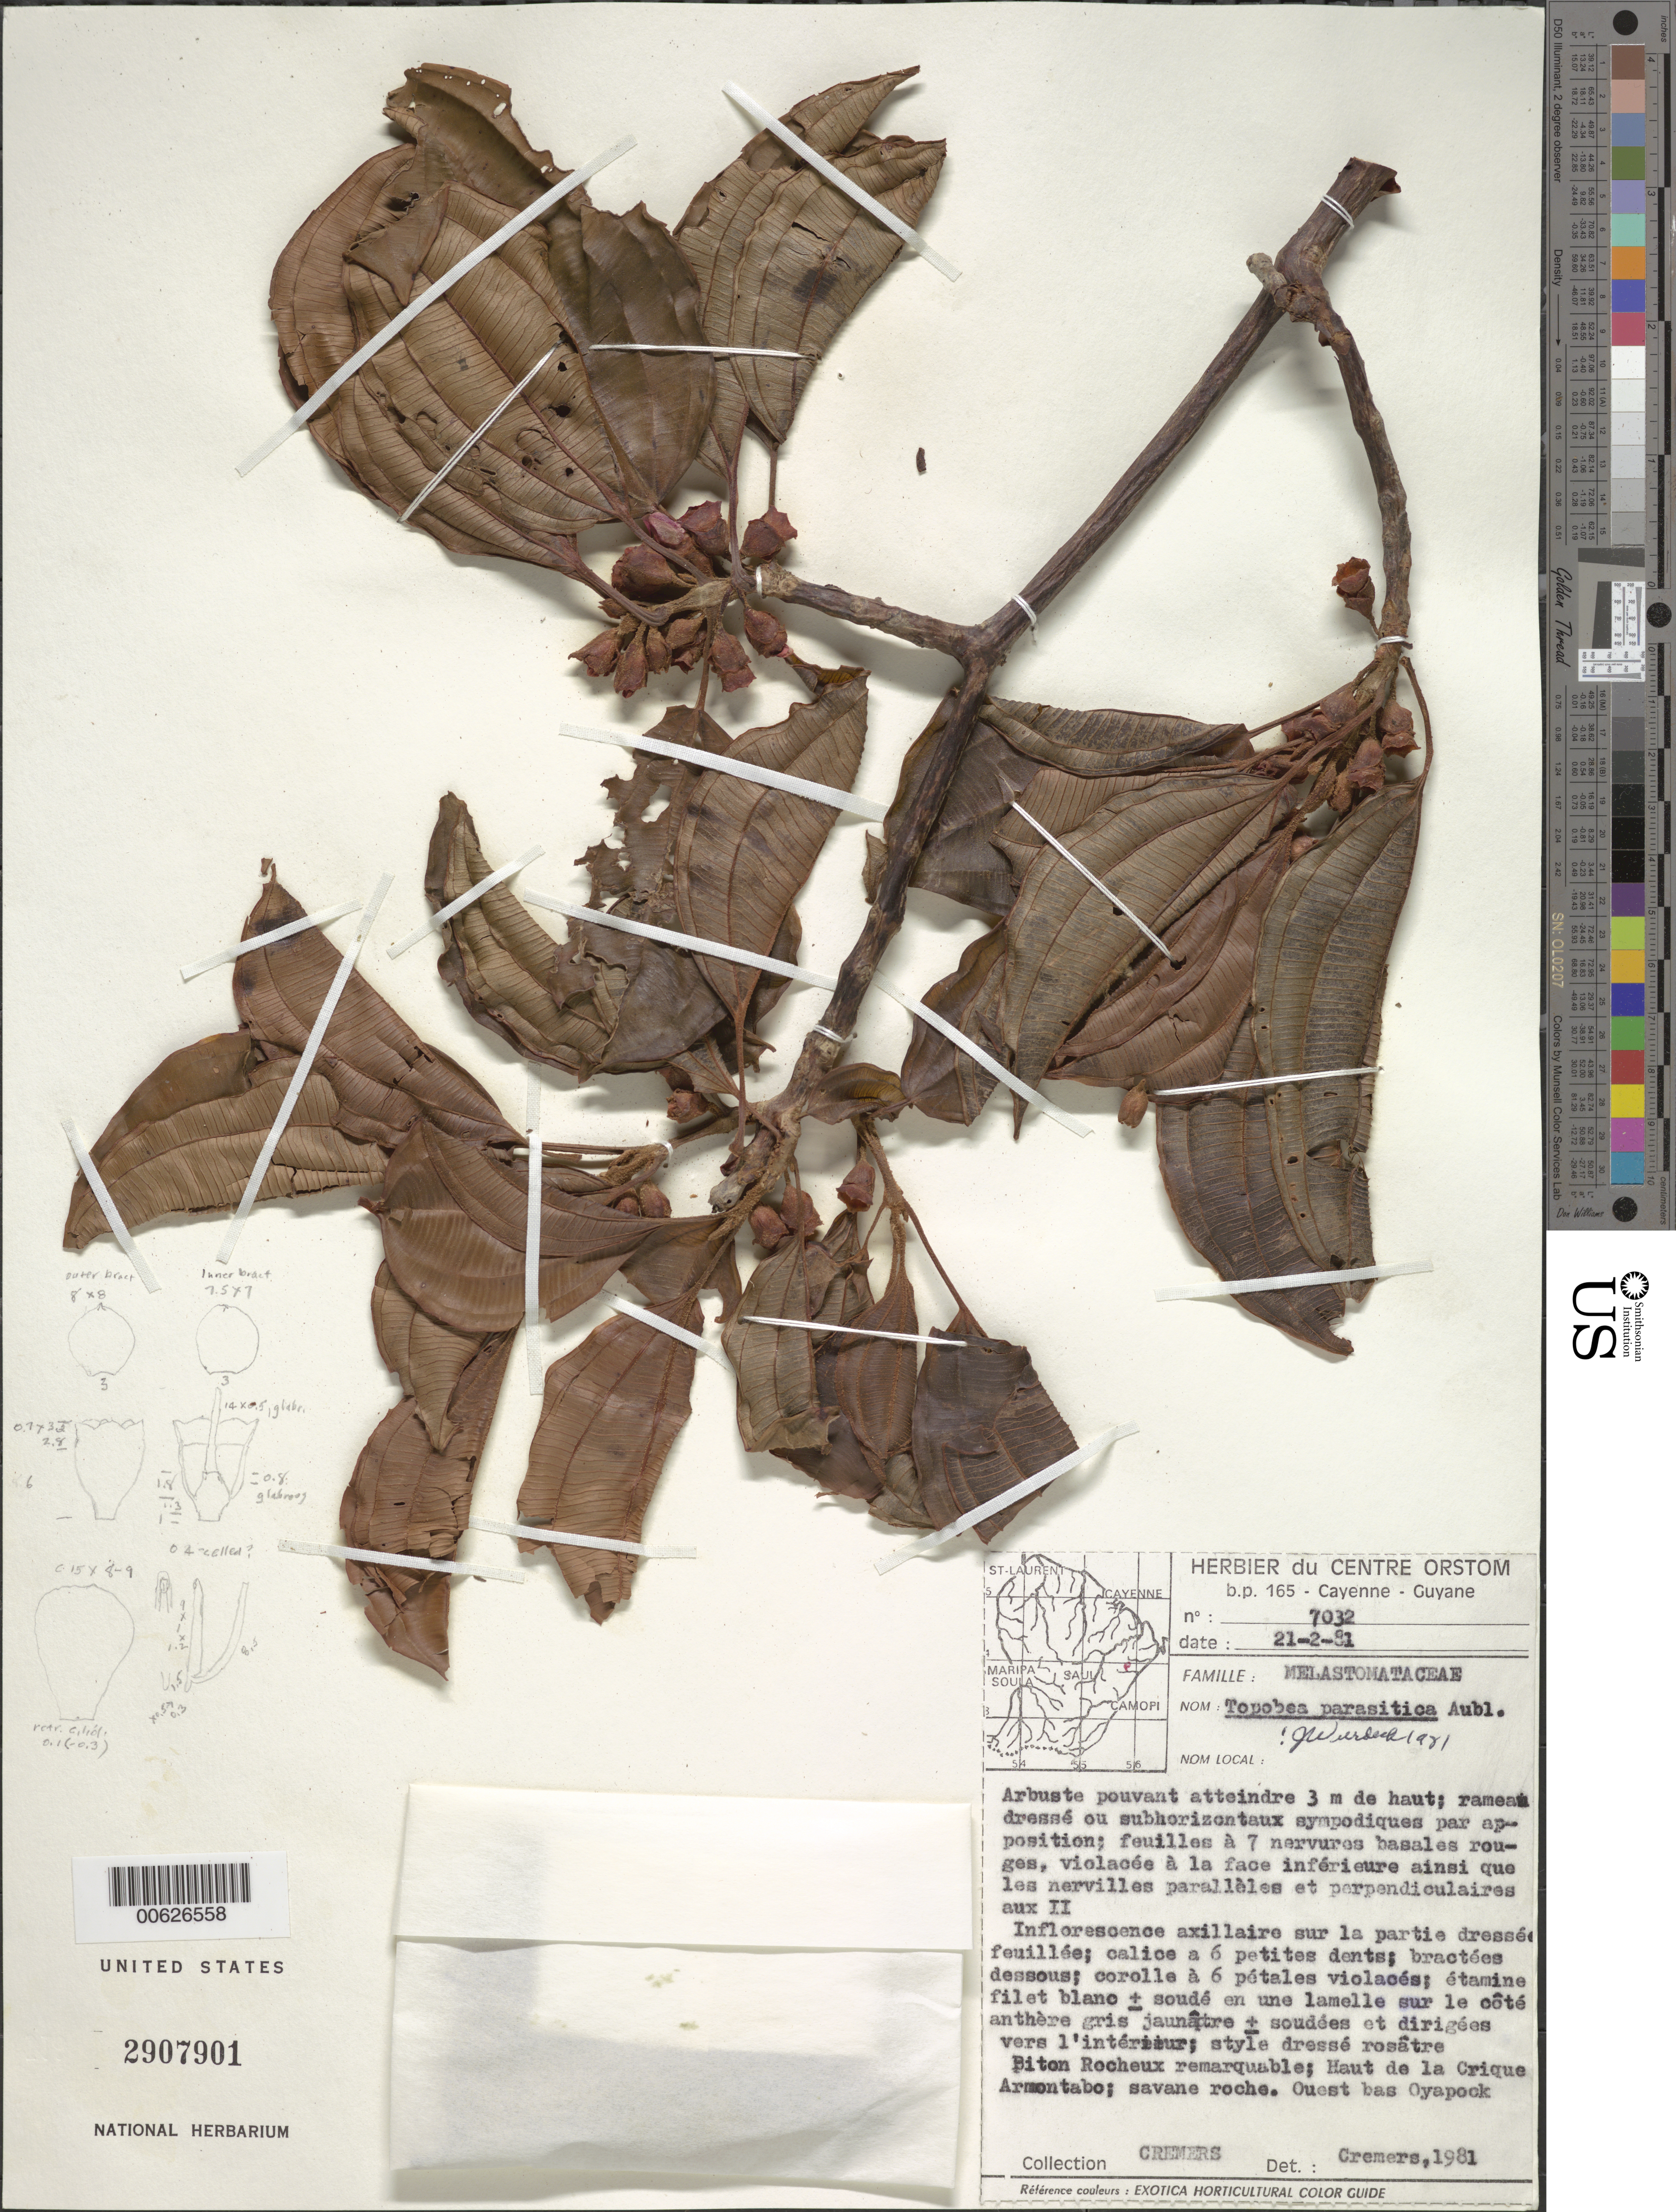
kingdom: Plantae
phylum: Tracheophyta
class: Magnoliopsida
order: Myrtales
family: Melastomataceae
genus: Topobea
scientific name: Topobea parasitica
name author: Aubl.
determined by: Wurdack, John J., (US), US (UNITED STATES)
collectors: G. Cremers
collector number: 7032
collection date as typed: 21-Jan-81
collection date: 1981-01-21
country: French Guiana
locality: Crique Armontabo, ouest bas Oyapock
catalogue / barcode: US 2907901